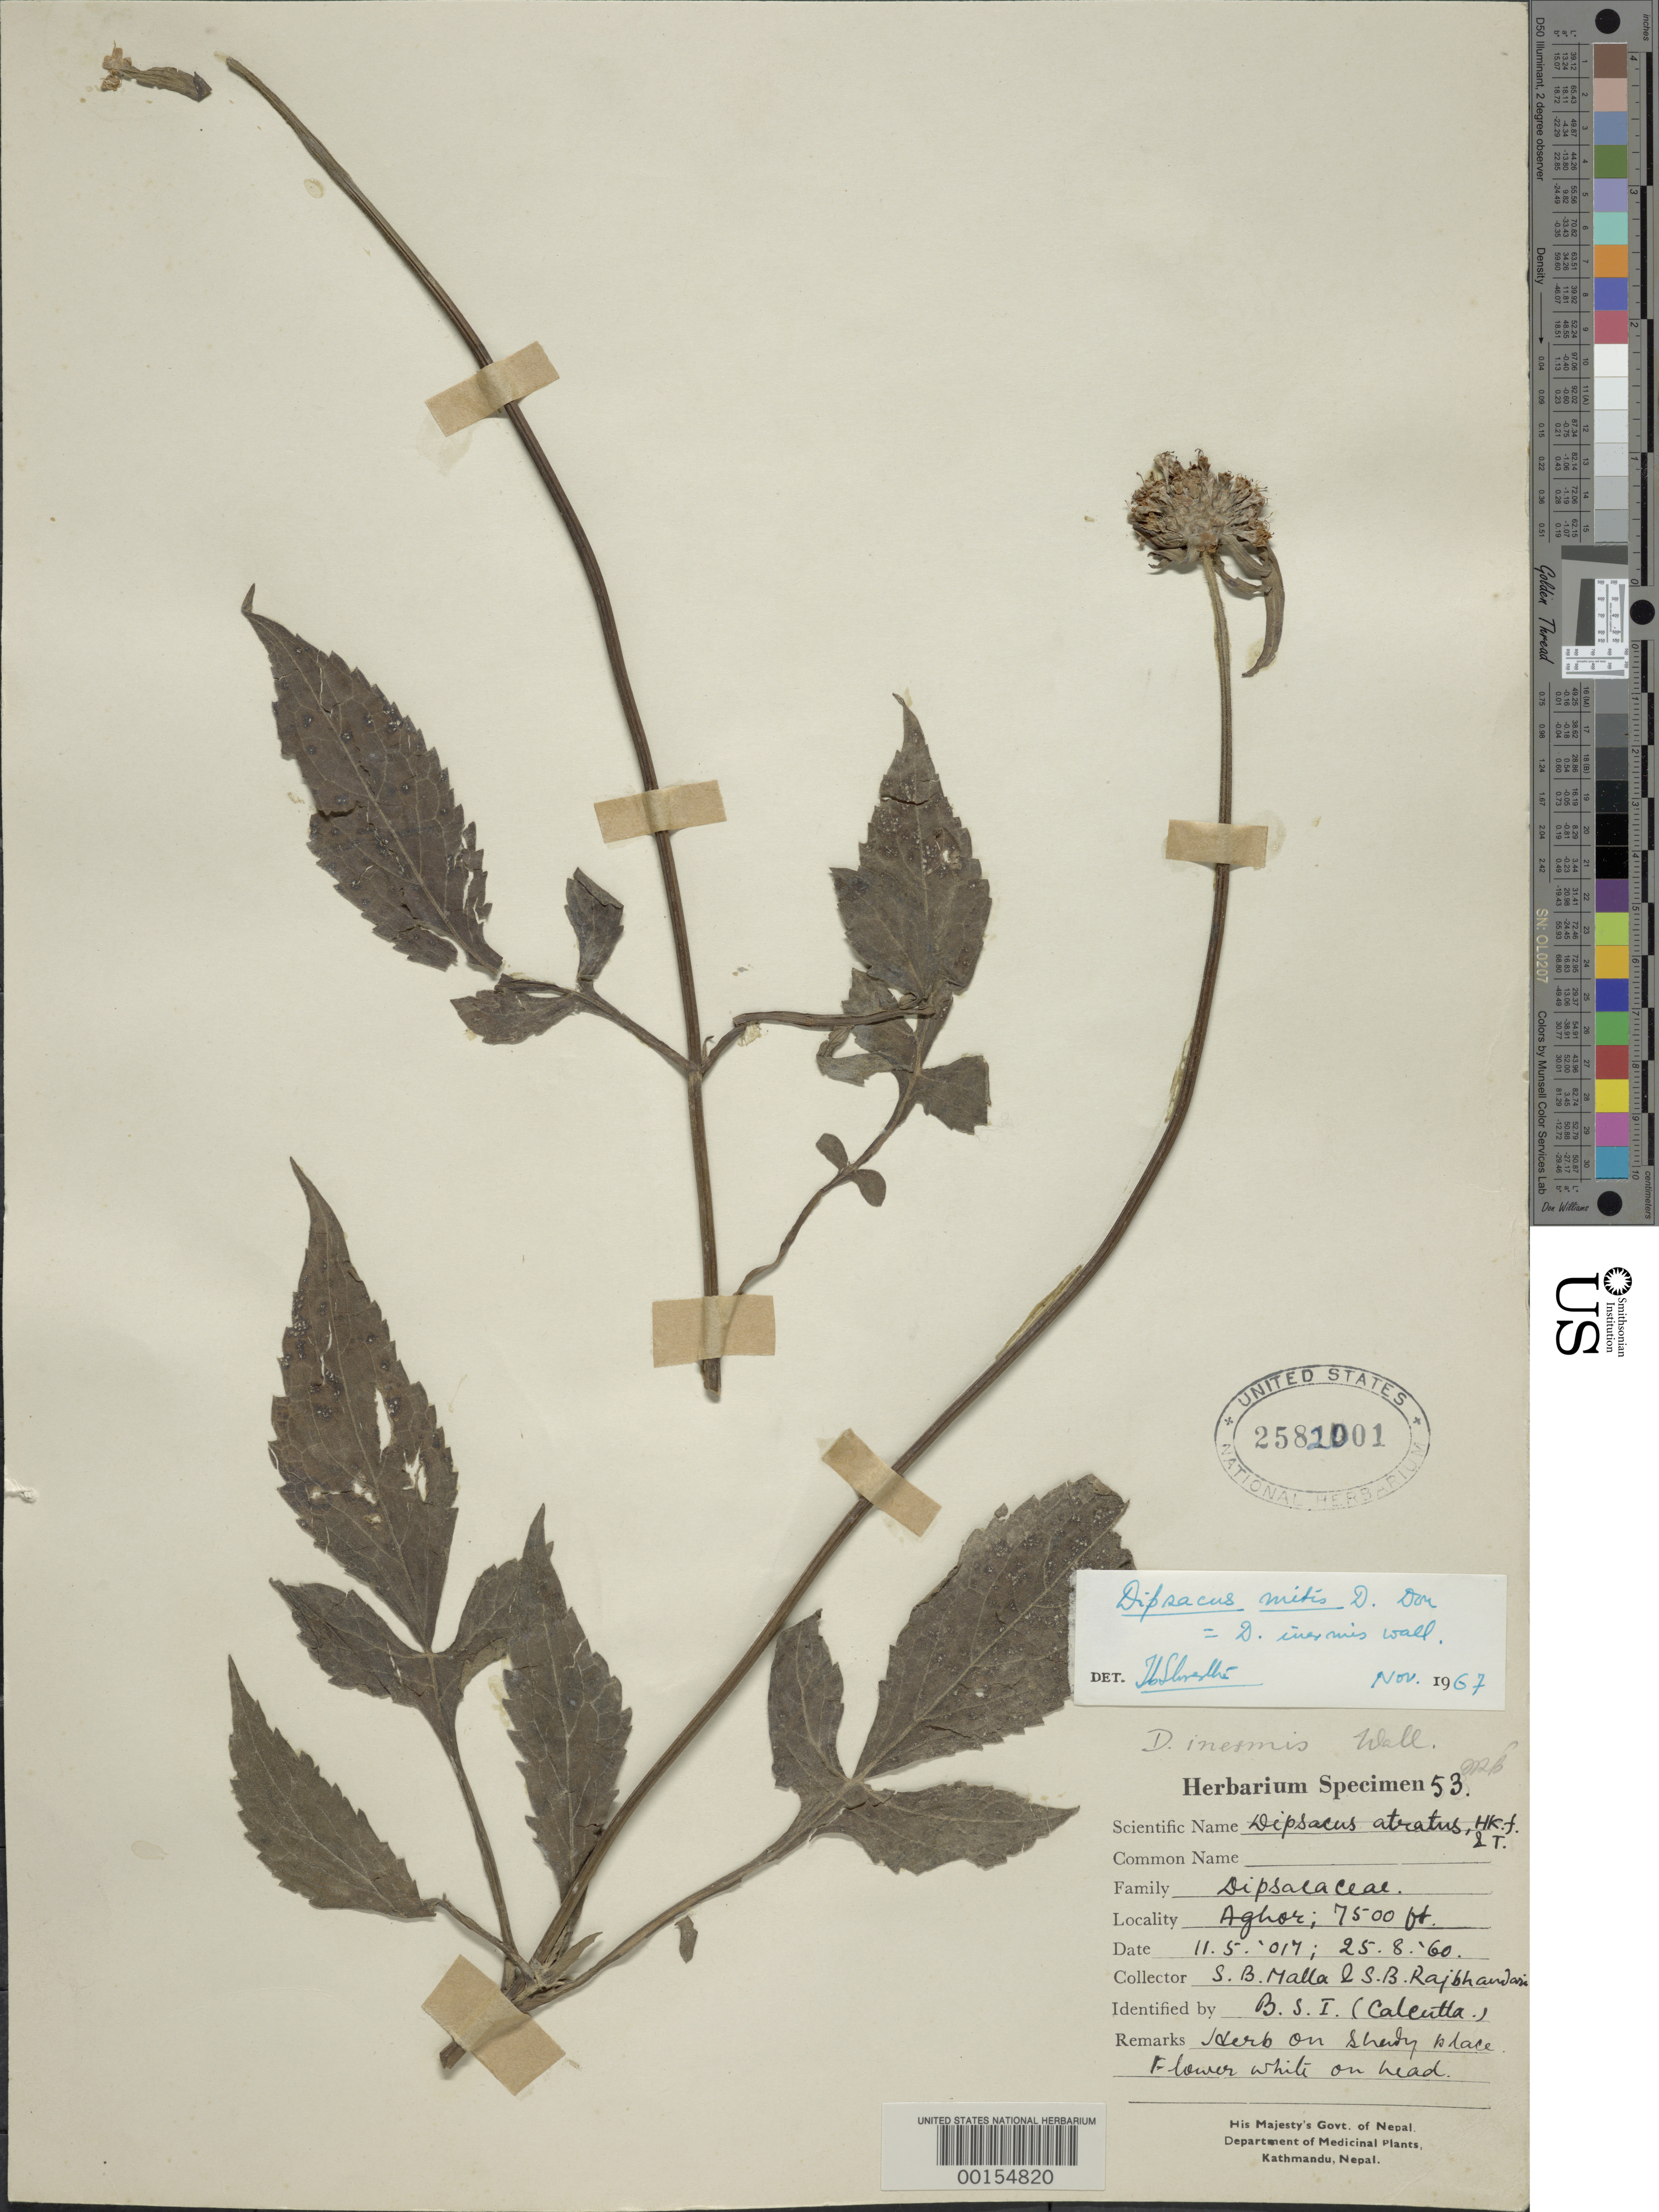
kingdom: Plantae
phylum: Tracheophyta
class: Magnoliopsida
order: Dipsacales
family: Caprifoliaceae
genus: Dipsacus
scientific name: Dipsacus inermis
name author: Wall.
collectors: S. Malba & I. Rajbhandari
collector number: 53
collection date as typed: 25 Aug 1960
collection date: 1960-08-25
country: Nepal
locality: Aghor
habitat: On shady place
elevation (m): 2286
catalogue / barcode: US 2582001